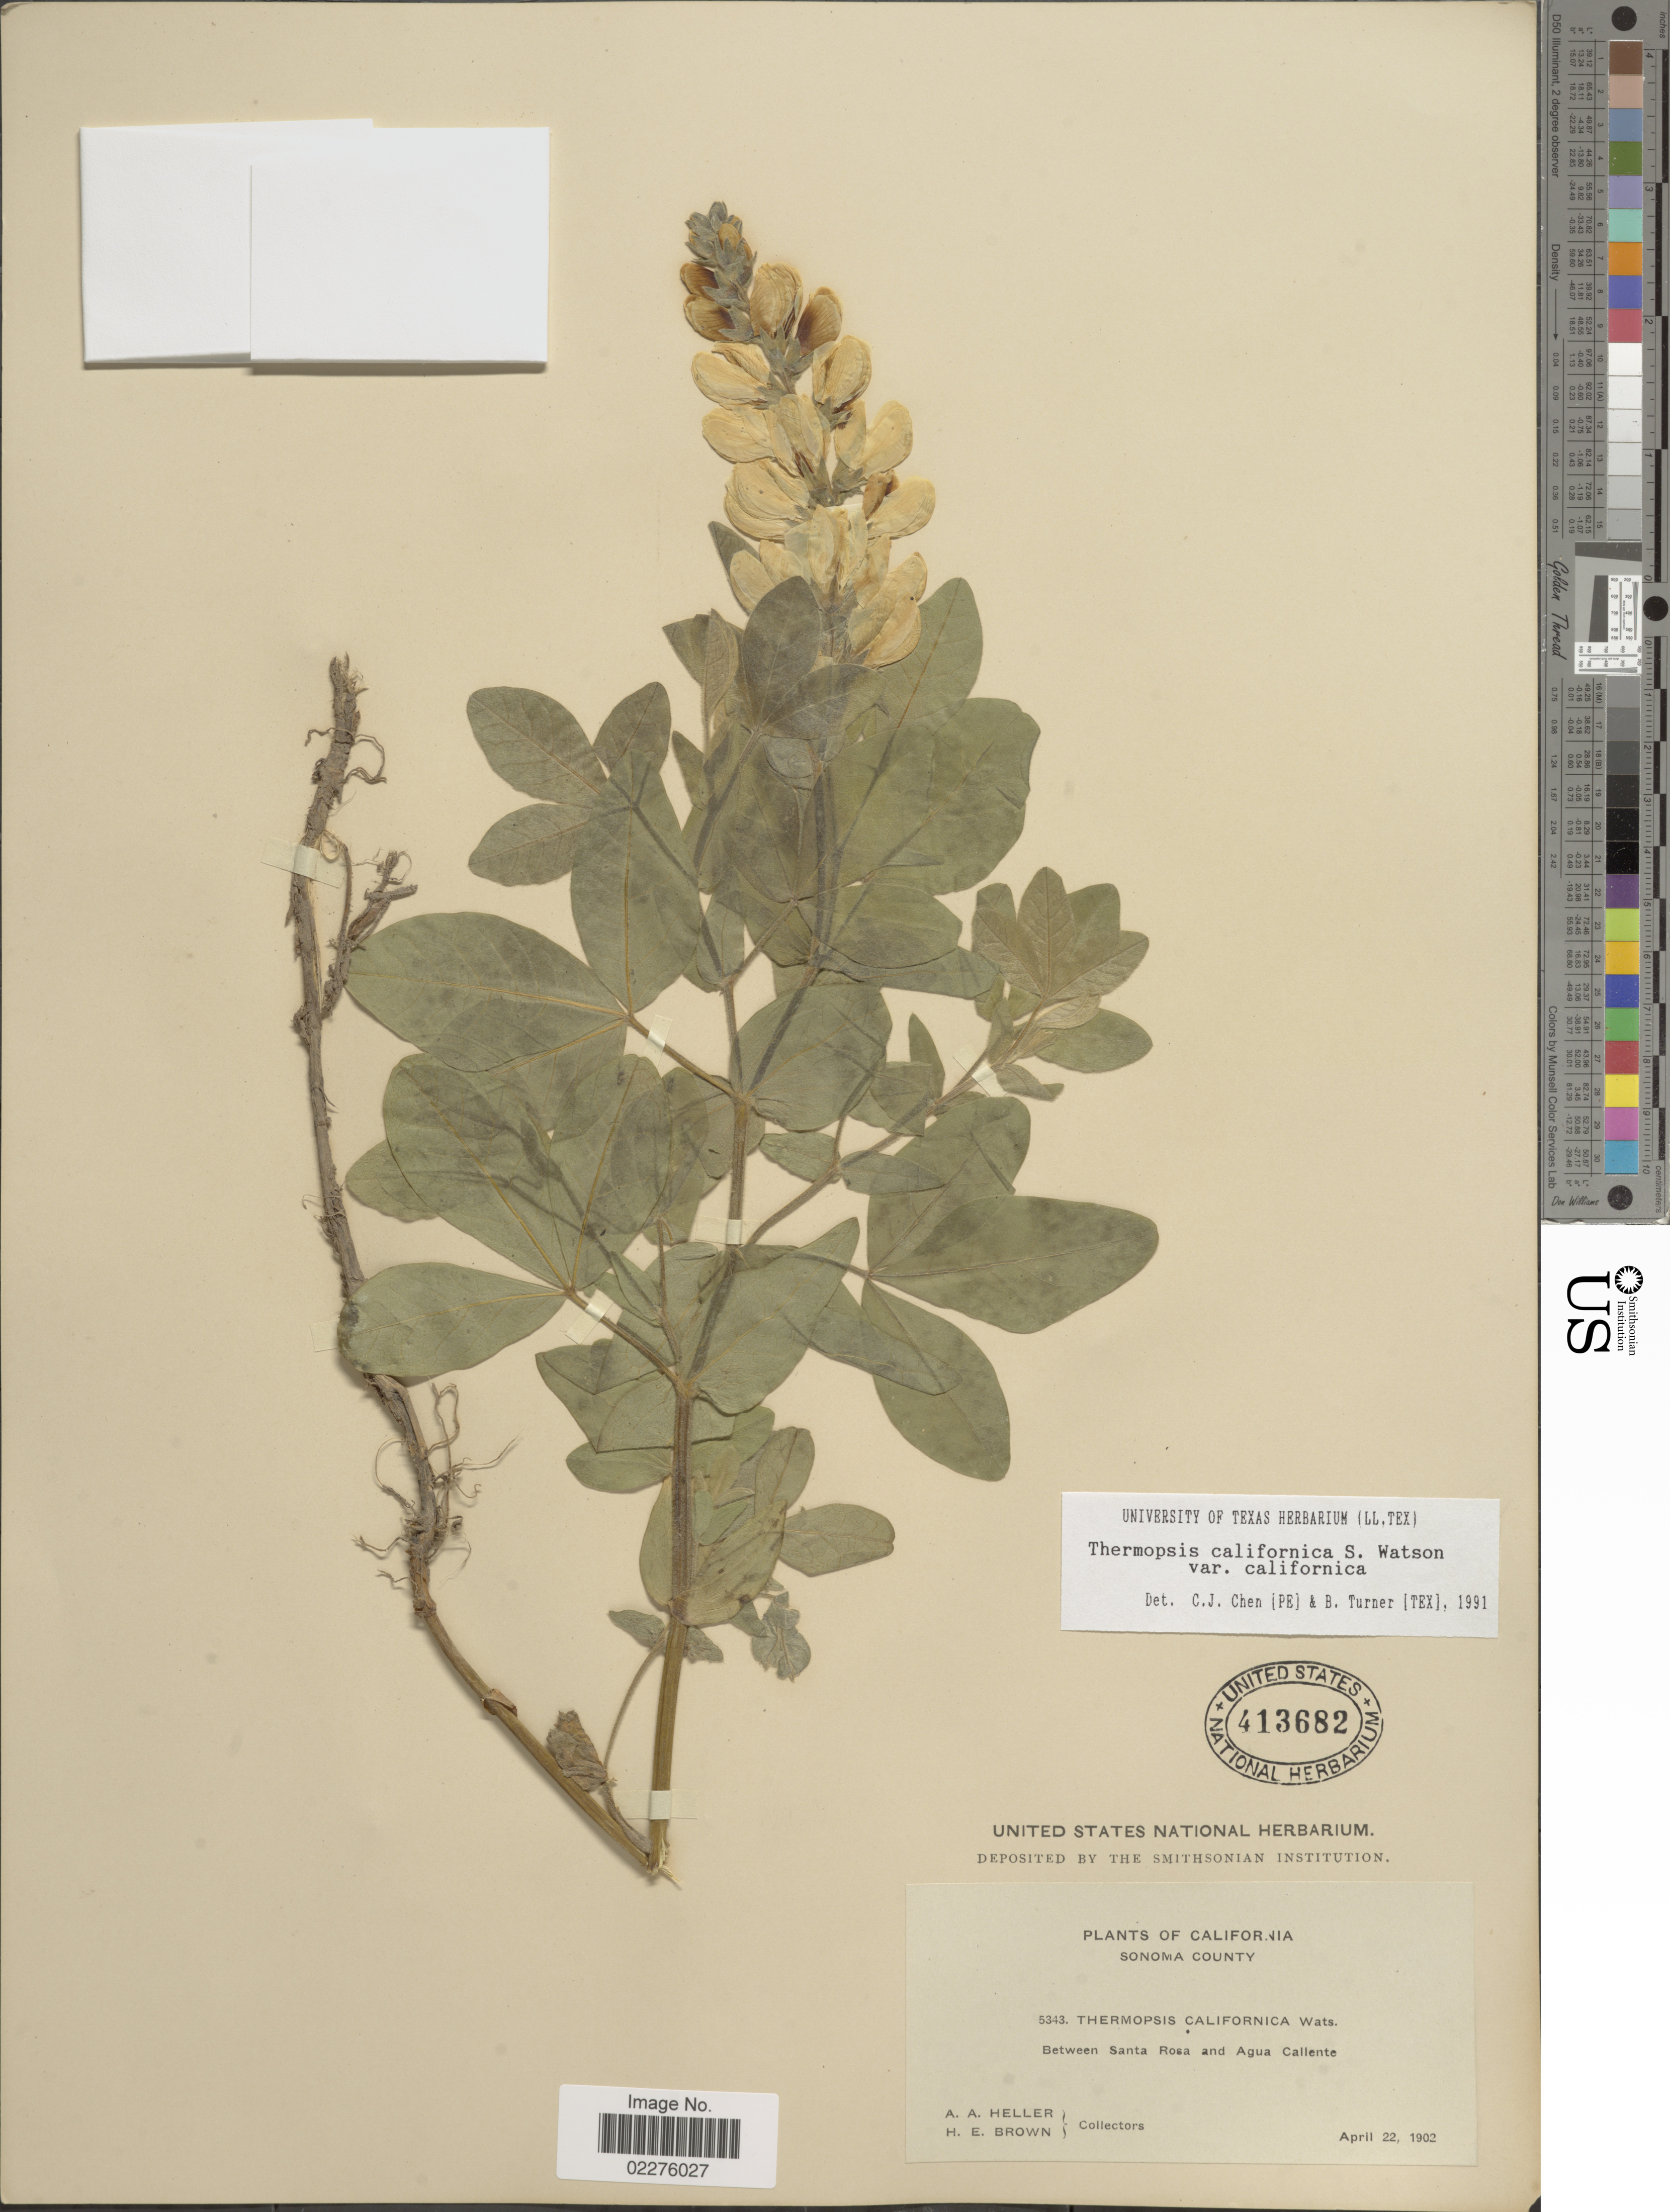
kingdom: Plantae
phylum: Tracheophyta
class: Magnoliopsida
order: Fabales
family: Fabaceae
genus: Thermopsis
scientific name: Thermopsis californica var. californica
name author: S. Watson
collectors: A. A. Heller & H. E. Brown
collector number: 5343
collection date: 1902-04-22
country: United States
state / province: California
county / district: Sonoma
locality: Sonoma County, between Santa Rosa and Agua Callente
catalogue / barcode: US 413682